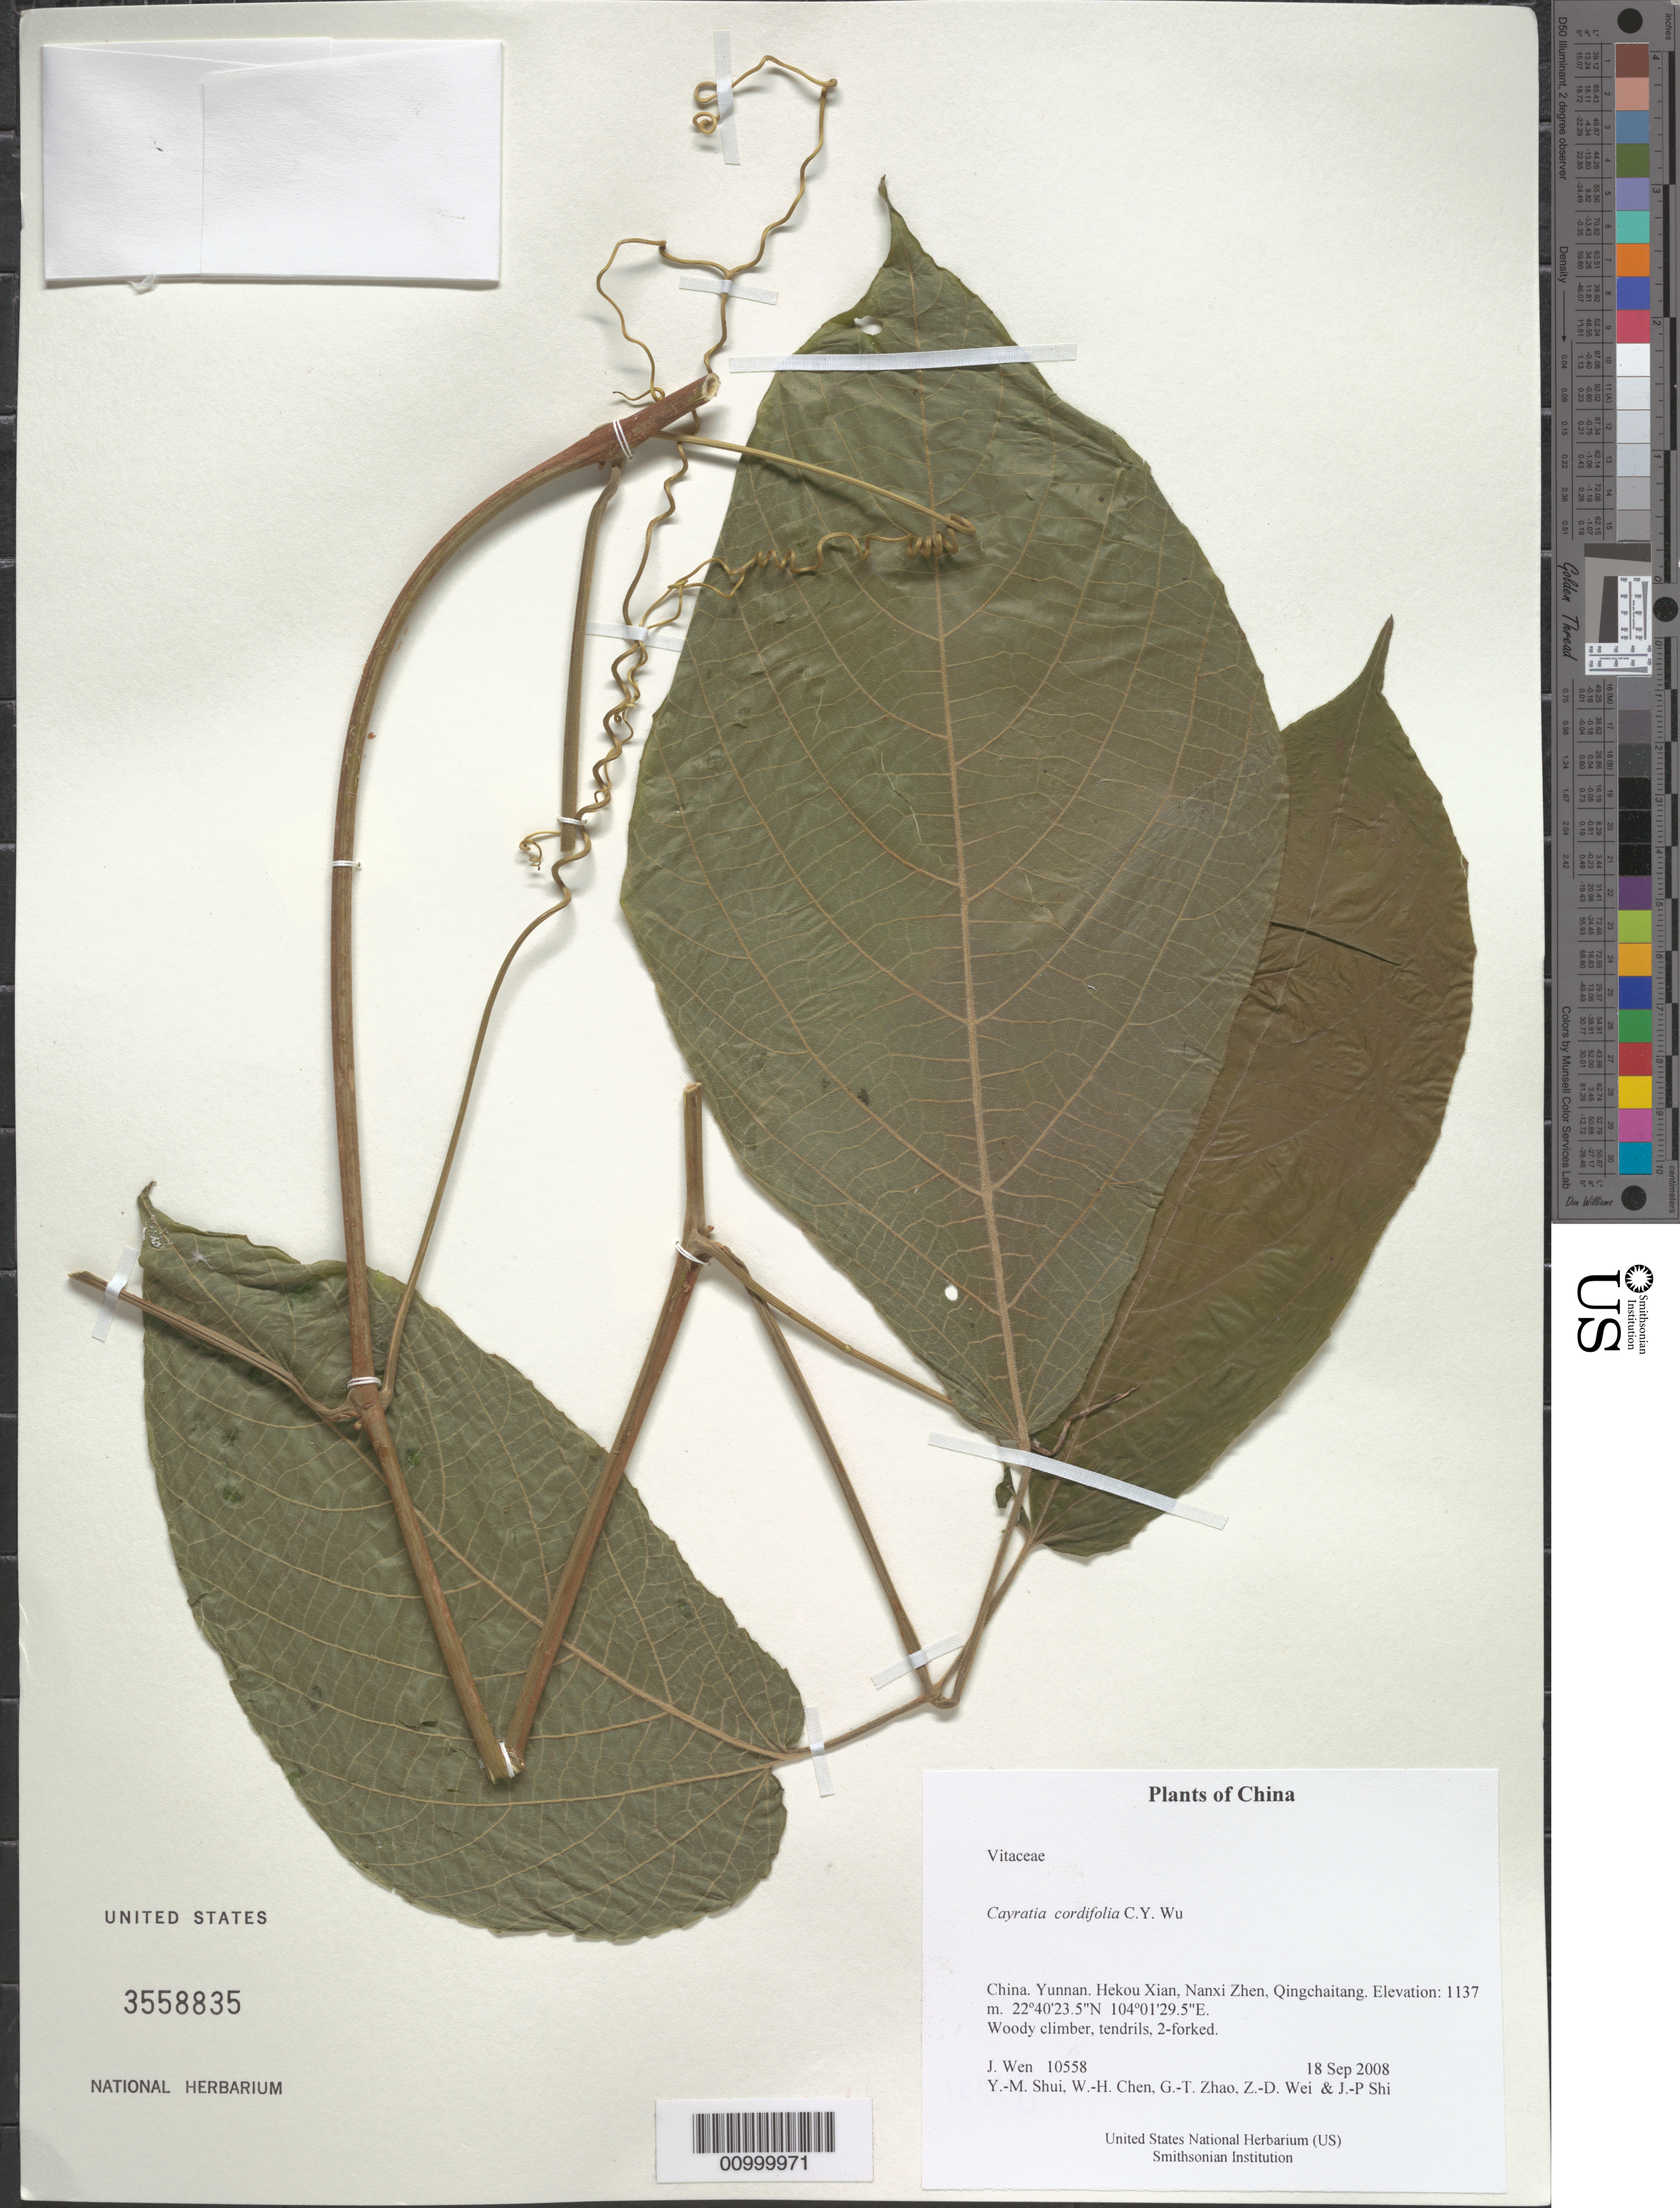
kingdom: Plantae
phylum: Tracheophyta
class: Magnoliopsida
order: Vitales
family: Vitaceae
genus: Cayratia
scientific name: Cayratia cordifolia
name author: C.Y. Wu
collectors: J. Wen, Y. Shui, W. Chen, G. Zhao, Z. Wei & J. Shi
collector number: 10558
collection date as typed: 18 Sep 2008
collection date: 2008-09-18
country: China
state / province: Yunnan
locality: Hekou Xian, Nanxi Zhen, Qingchaitang.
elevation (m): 1137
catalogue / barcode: US 3558835